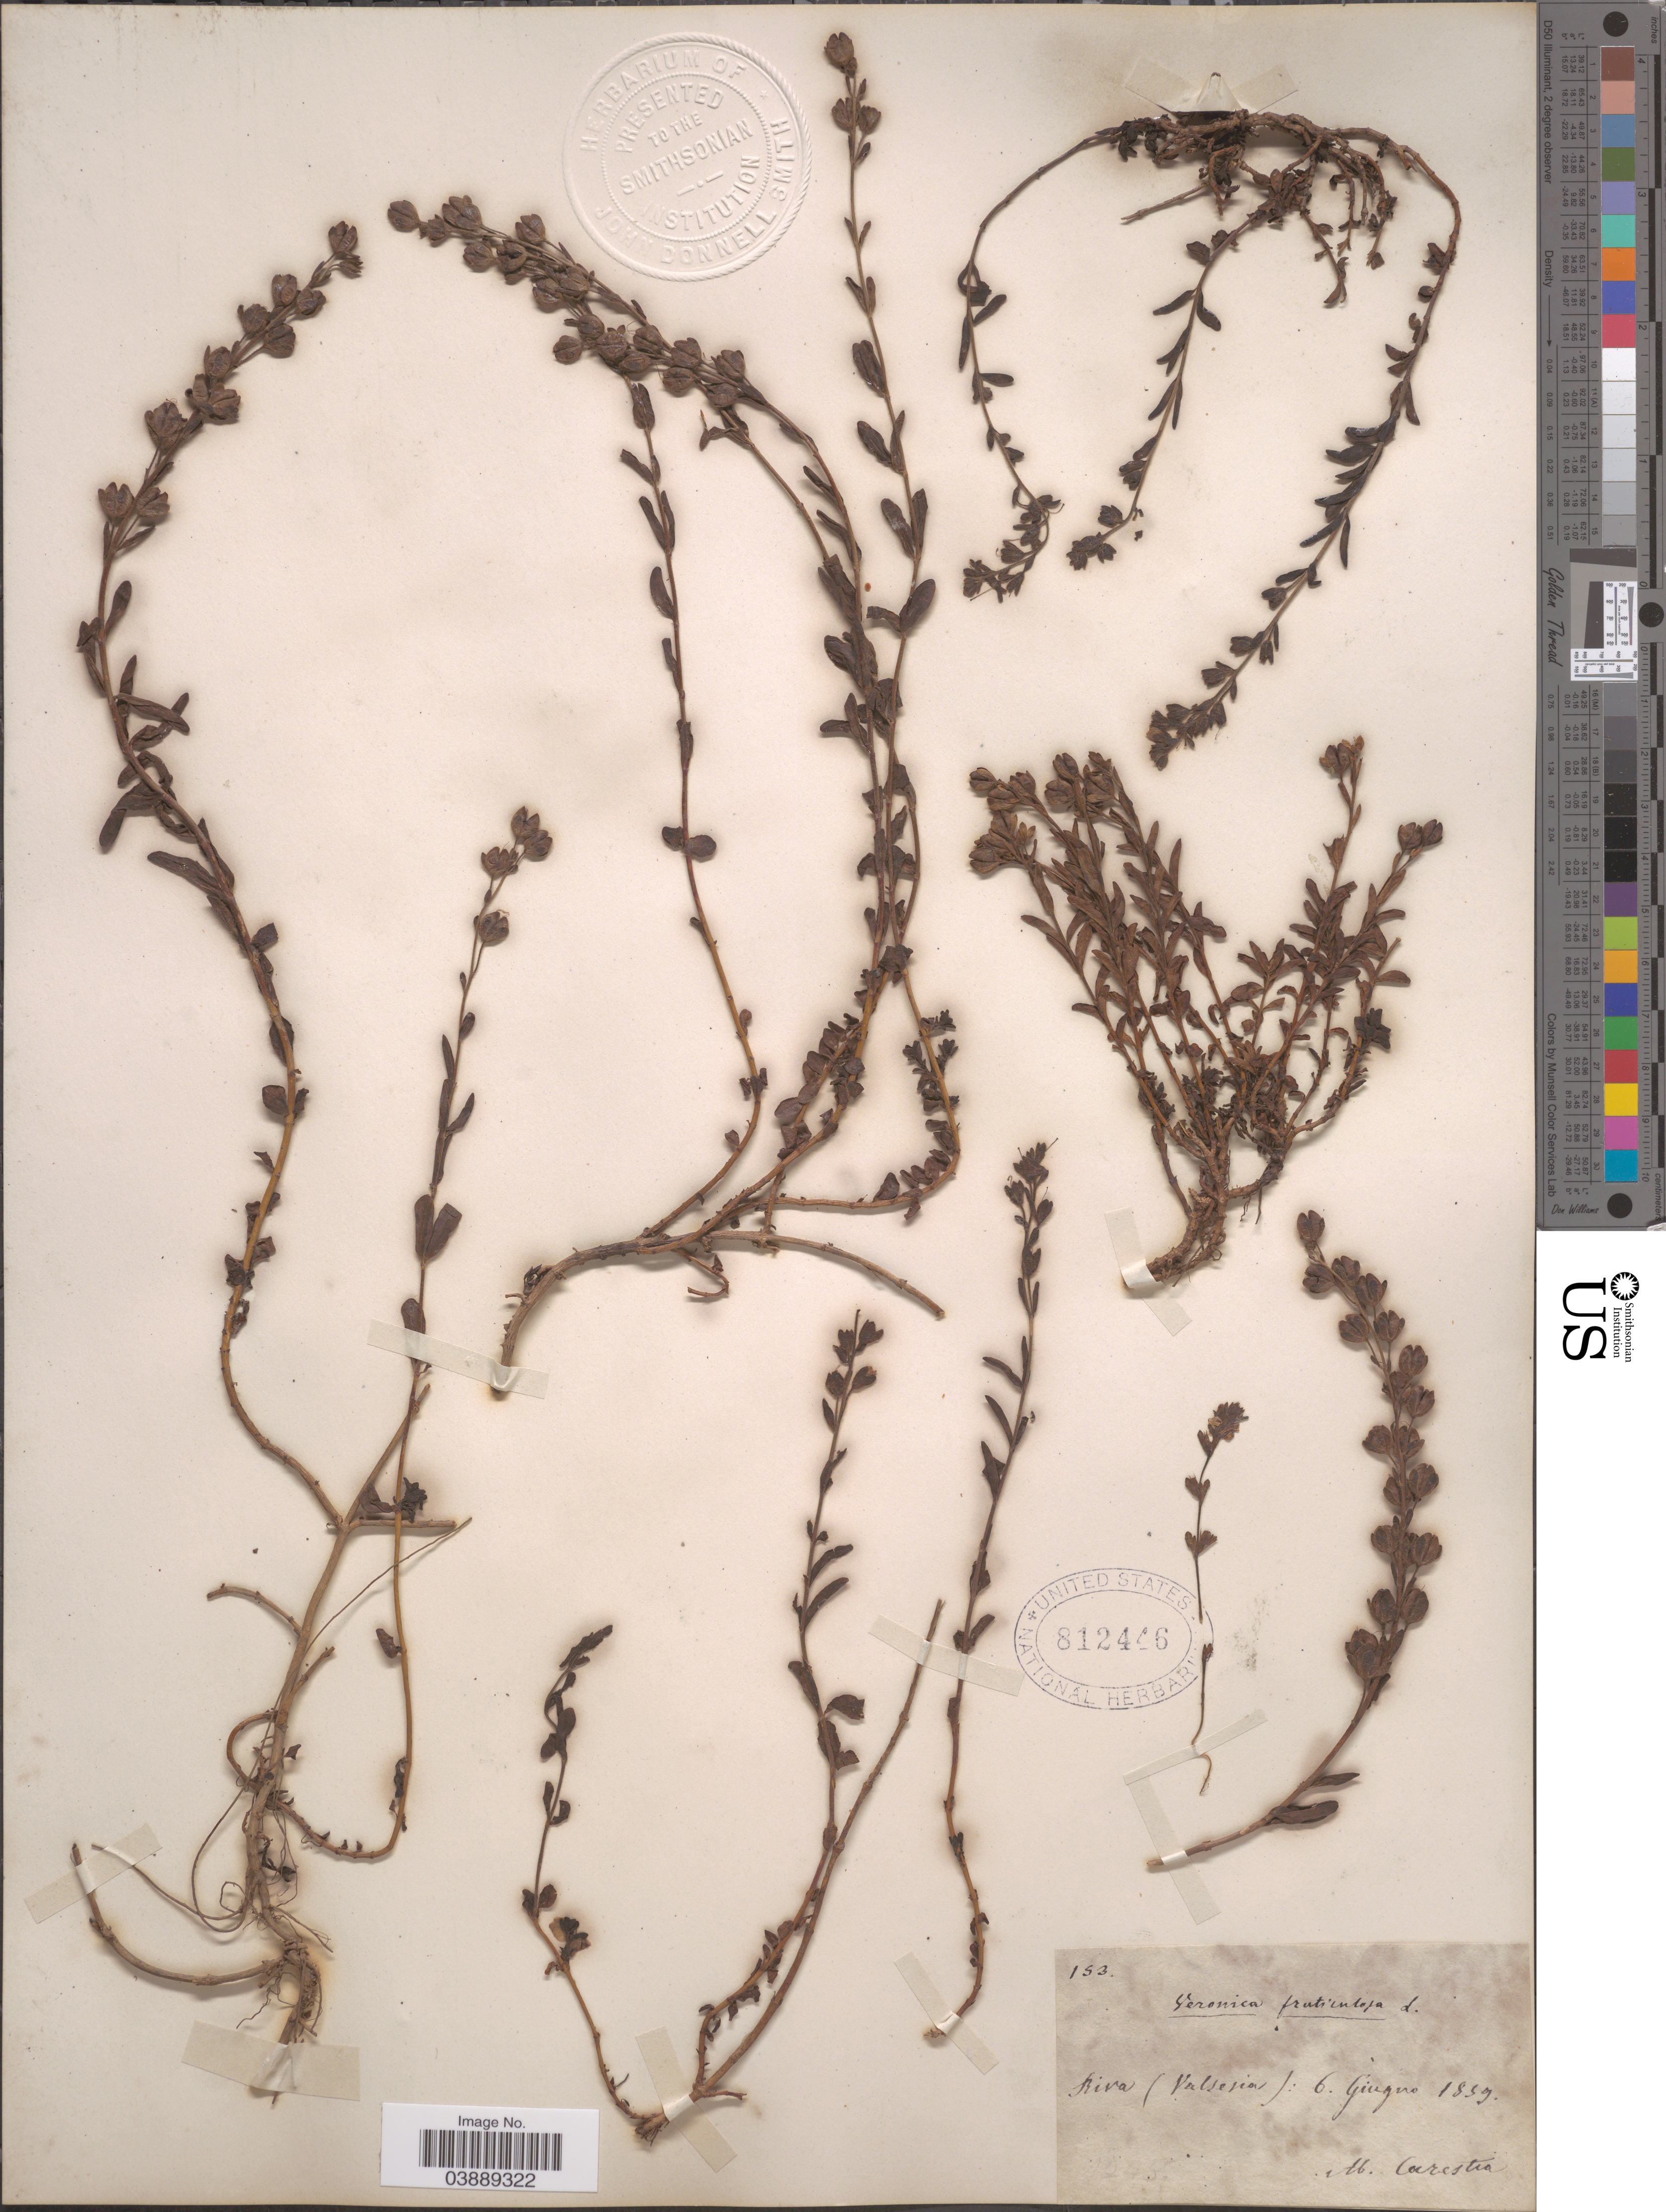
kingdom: Plantae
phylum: Tracheophyta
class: Magnoliopsida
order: Lamiales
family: Plantaginaceae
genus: Veronica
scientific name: Veronica fruticulosa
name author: L.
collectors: A. Carestia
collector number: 153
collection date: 1859-06-06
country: Italy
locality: Riva (Valsesia).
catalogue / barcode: US 812446